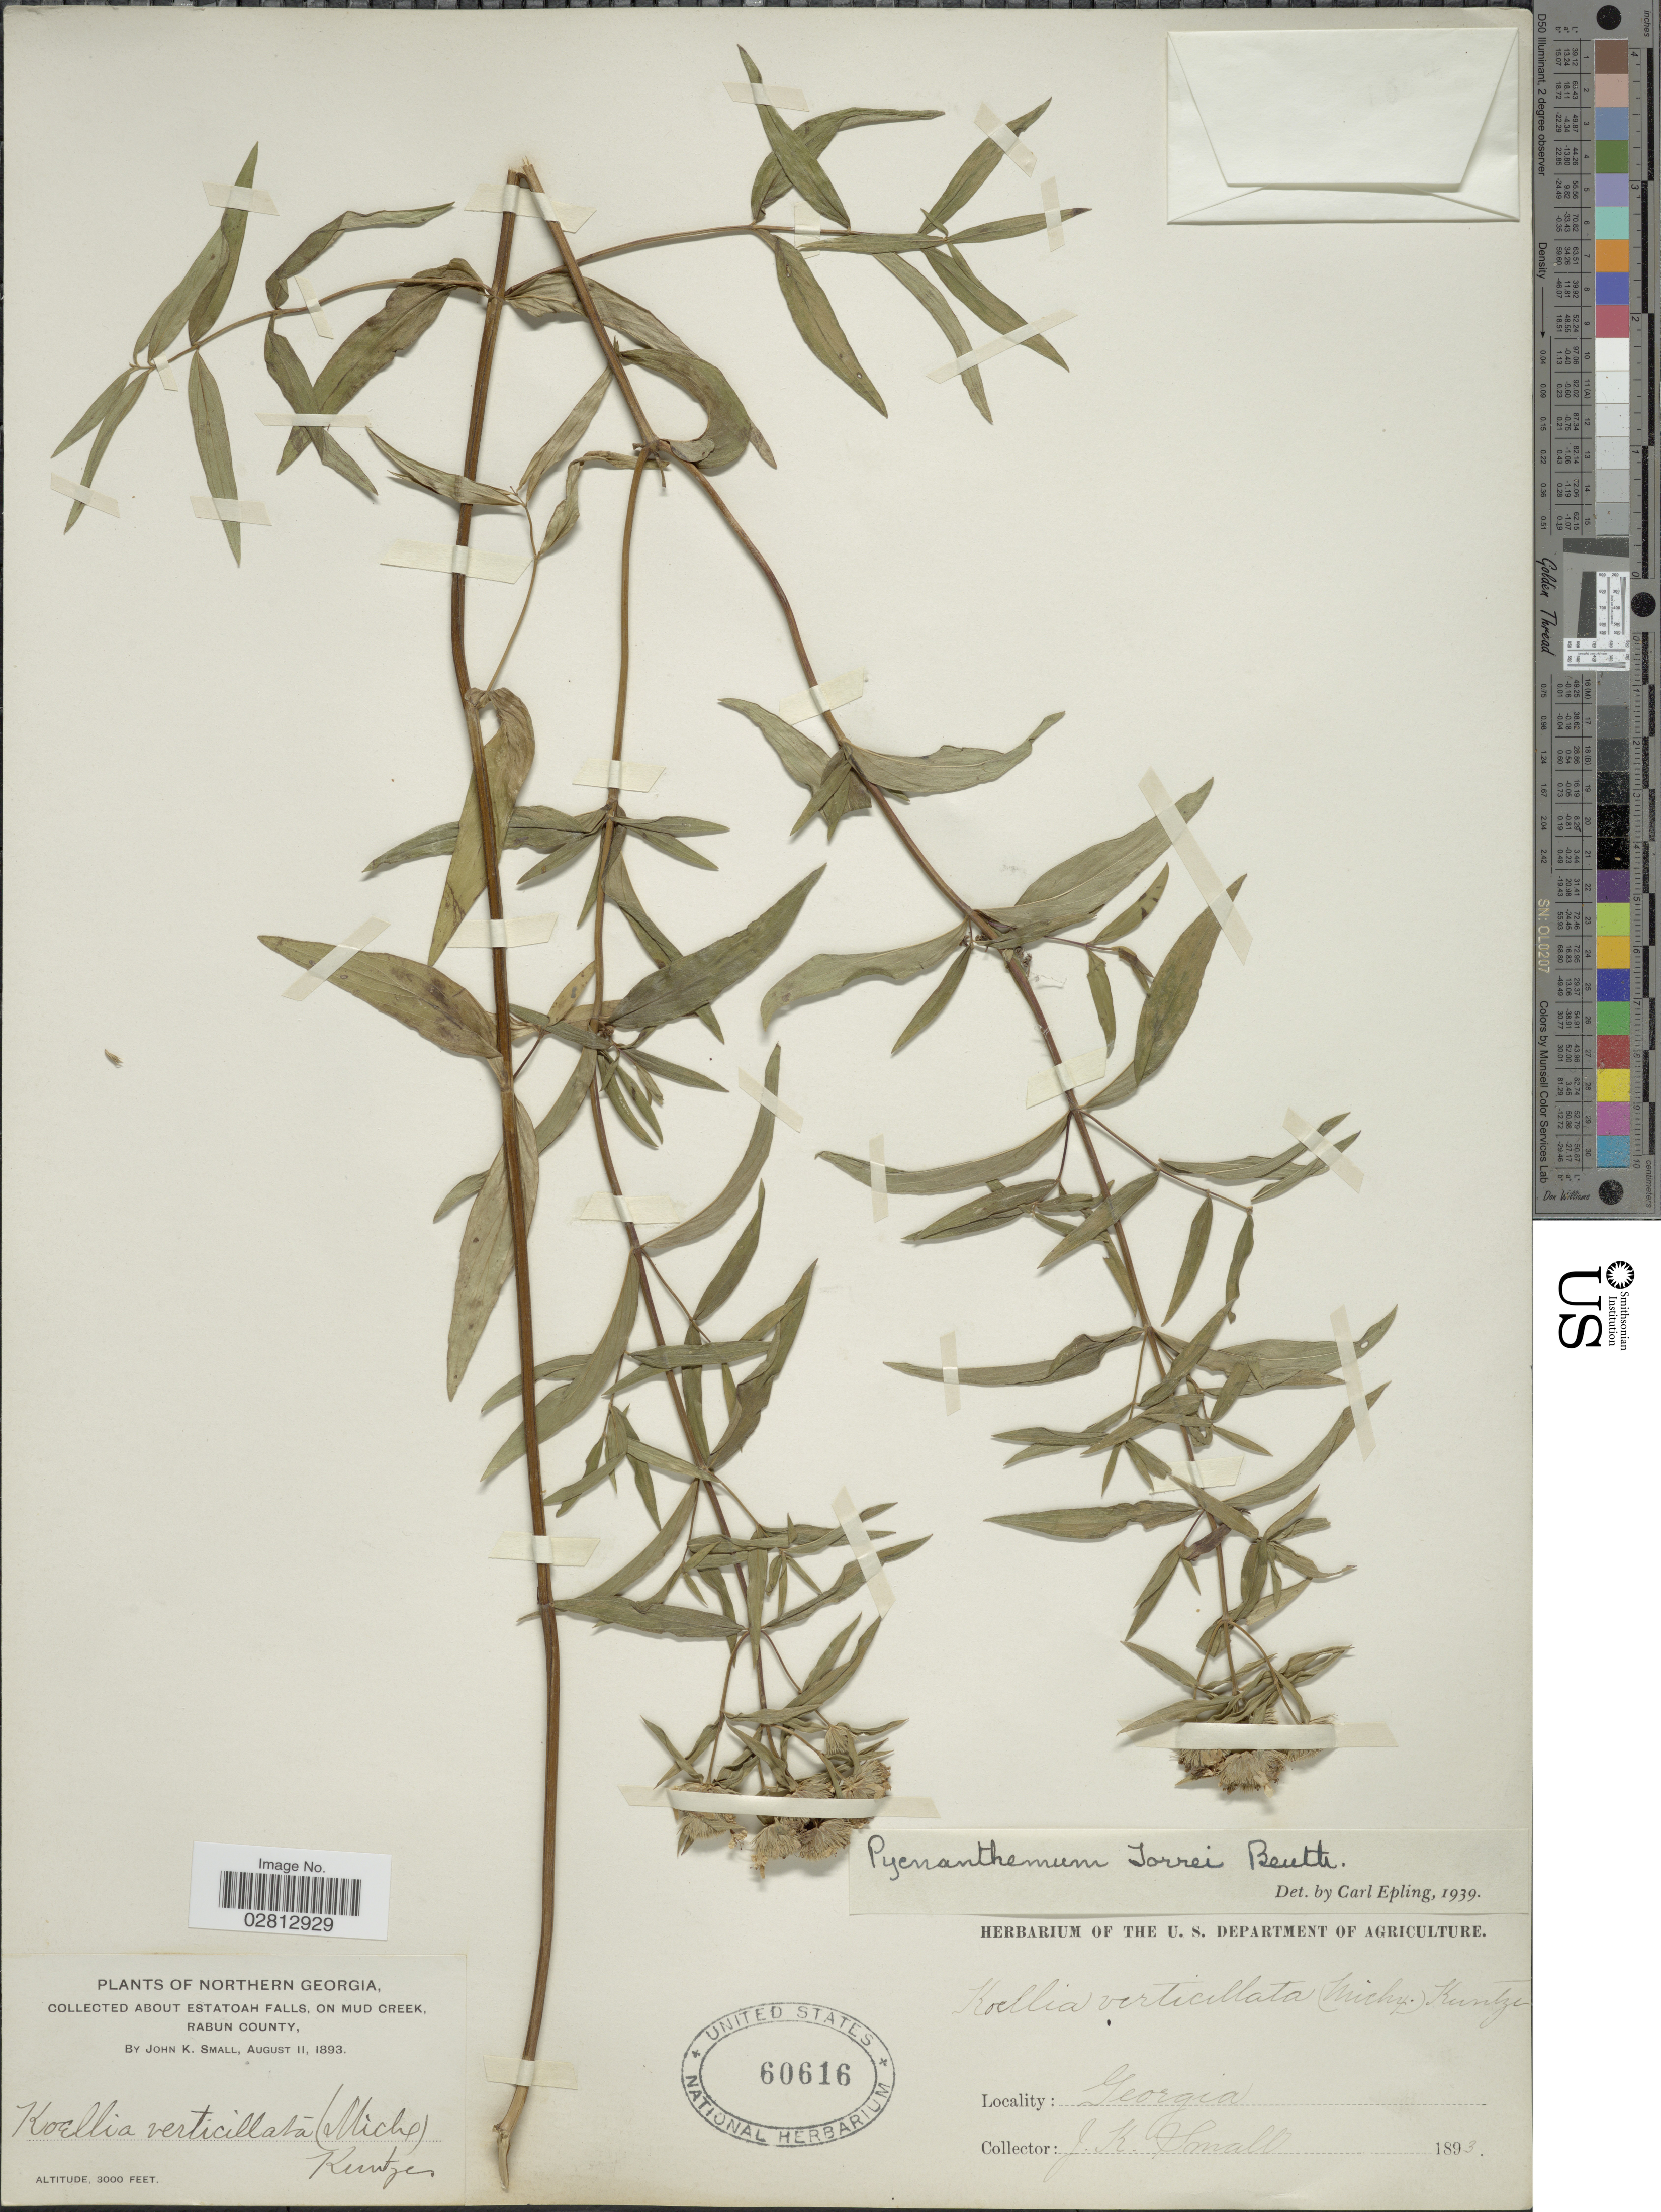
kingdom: Plantae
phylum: Tracheophyta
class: Magnoliopsida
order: Lamiales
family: Lamiaceae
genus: Pycnanthemum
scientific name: Pycnanthemum torreyi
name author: Benth.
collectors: J. K. Small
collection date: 1893-08-11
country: United States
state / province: Georgia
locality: Northern Georgia. Collected about Estatoah Falls, on Mud Creek, Rabun County.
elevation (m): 914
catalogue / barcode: US 60616